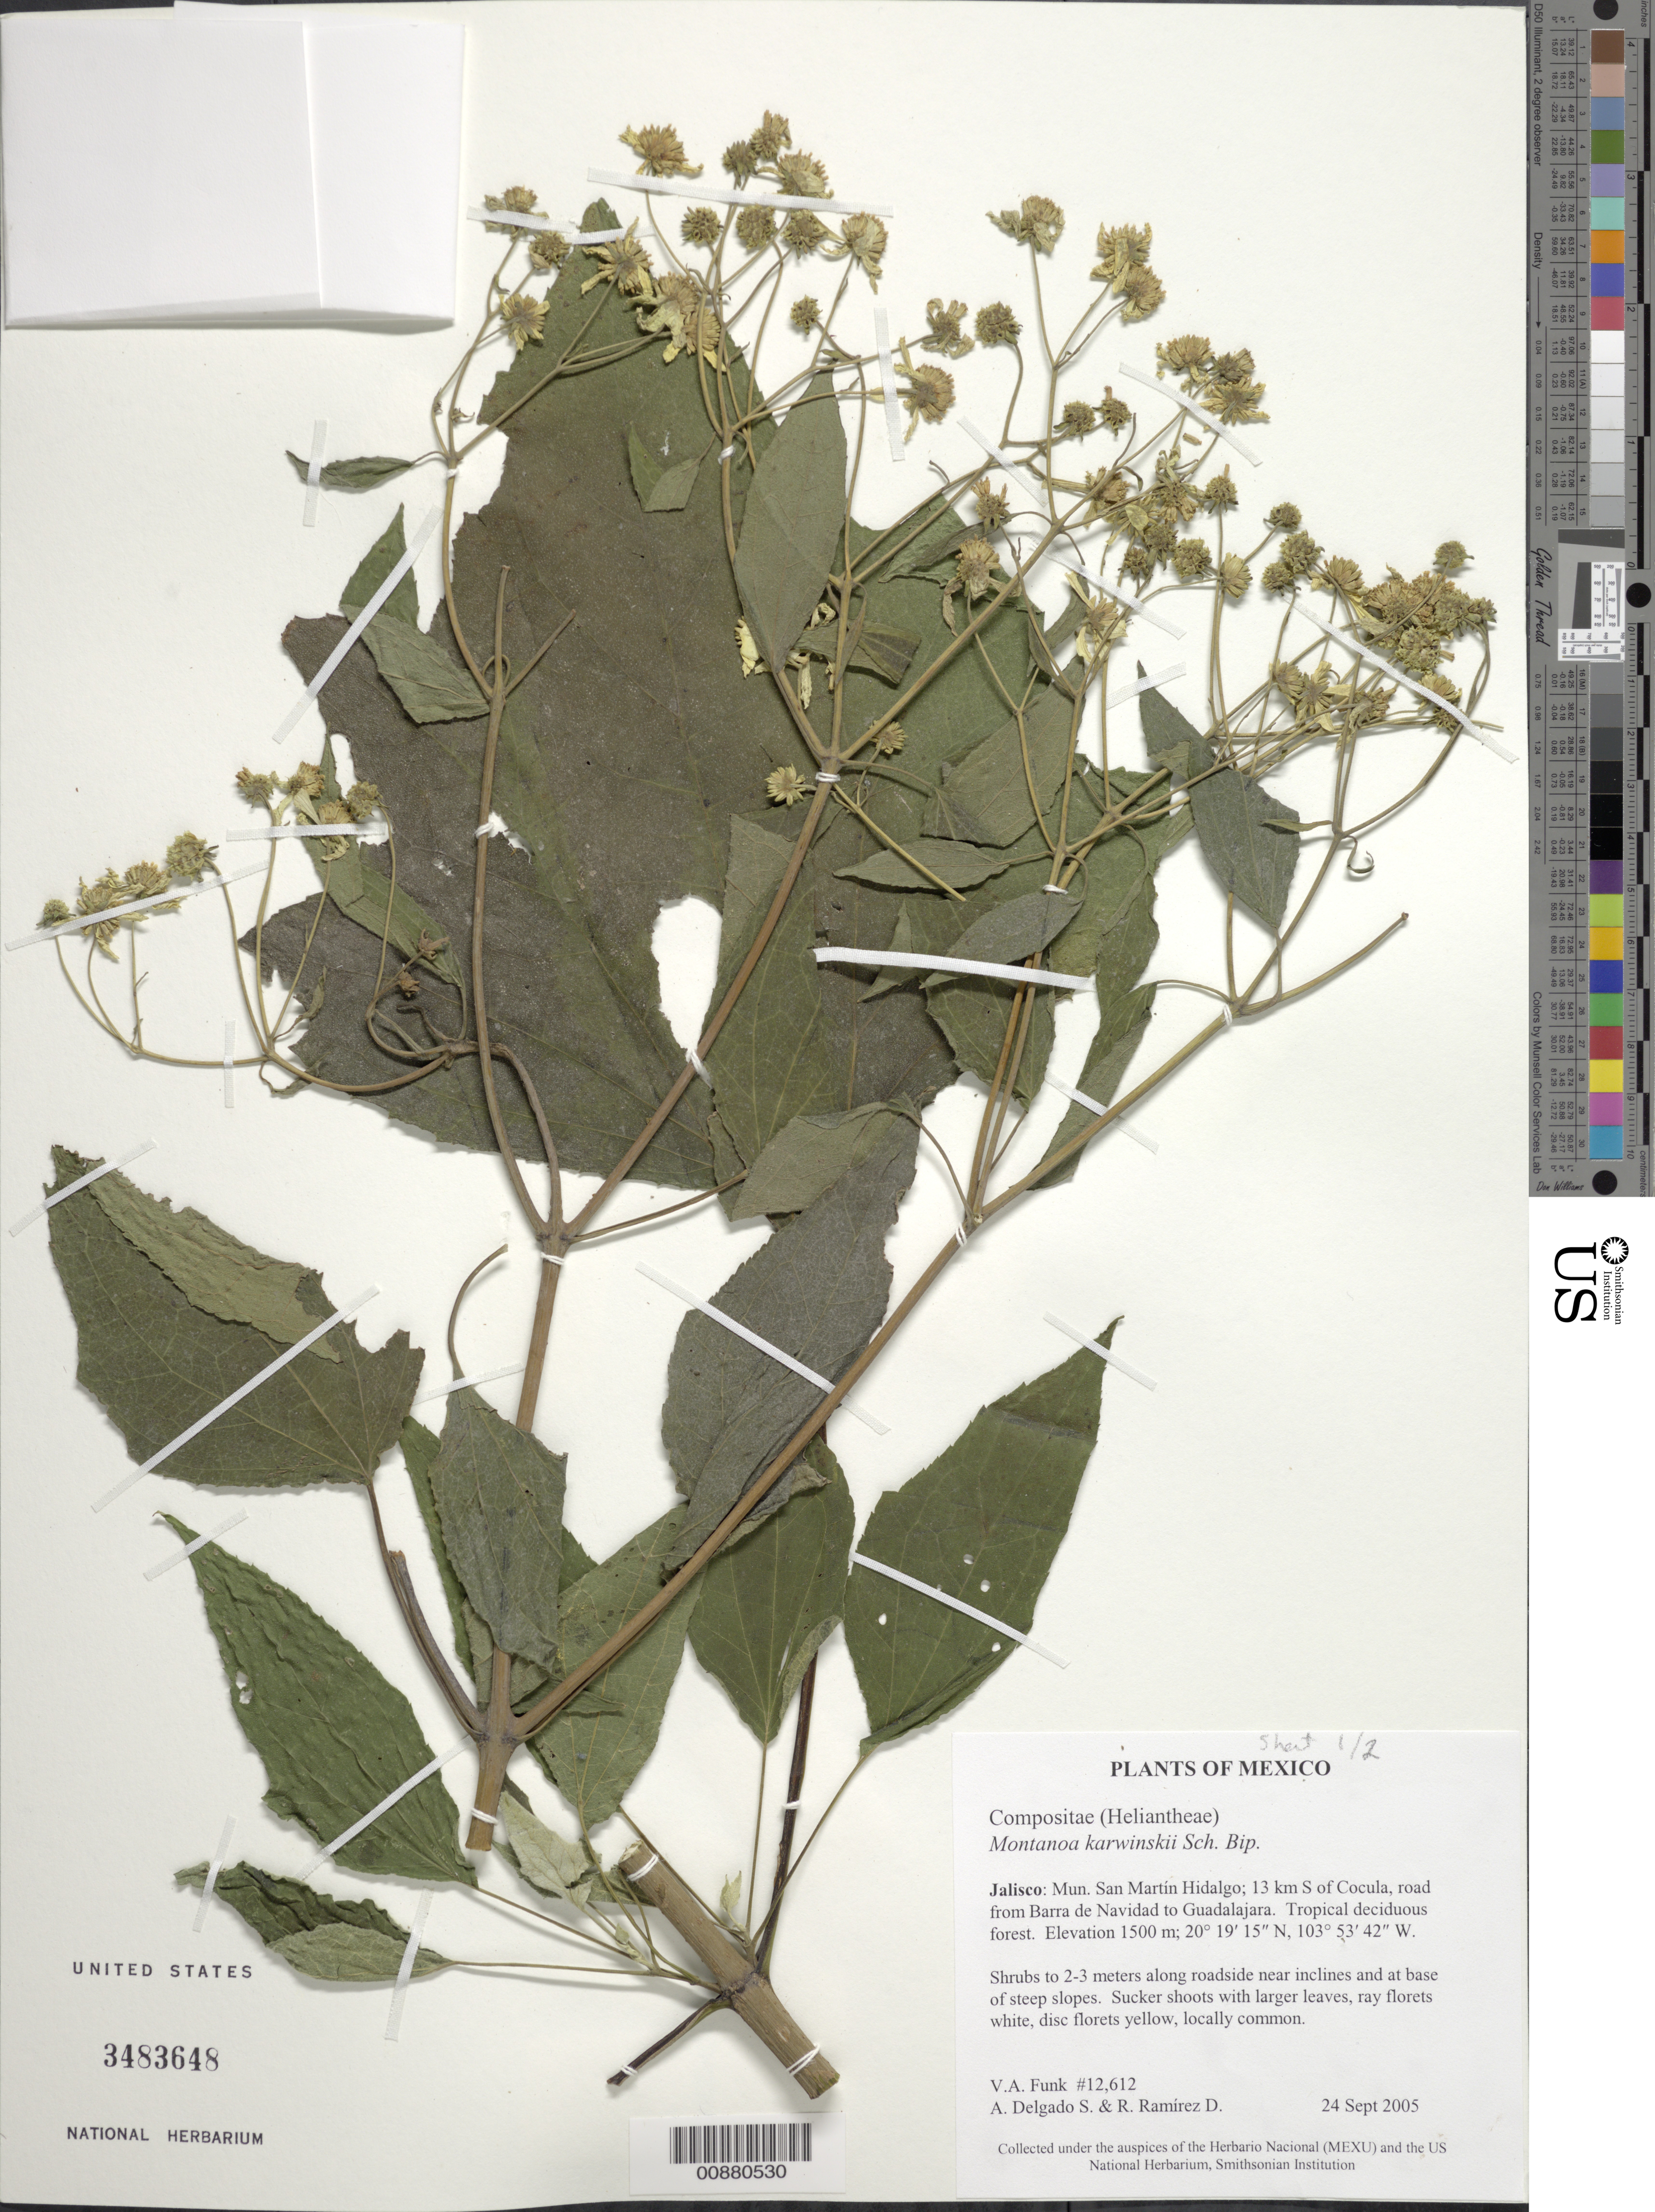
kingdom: Plantae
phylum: Tracheophyta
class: Magnoliopsida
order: Asterales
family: Asteraceae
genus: Montanoa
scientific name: Montanoa karwinskii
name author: DC.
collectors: V. Funk, A. Delgado S. & R. Ramirez D.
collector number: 12612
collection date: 2005-09-24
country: Mexico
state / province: Jalisco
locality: Mun. San Martín Hidalgo, 13 km S of Cocula, road from Barra de Navidad to Guadalajara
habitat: Tropical deciduous forest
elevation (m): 1500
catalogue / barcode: US 3483648